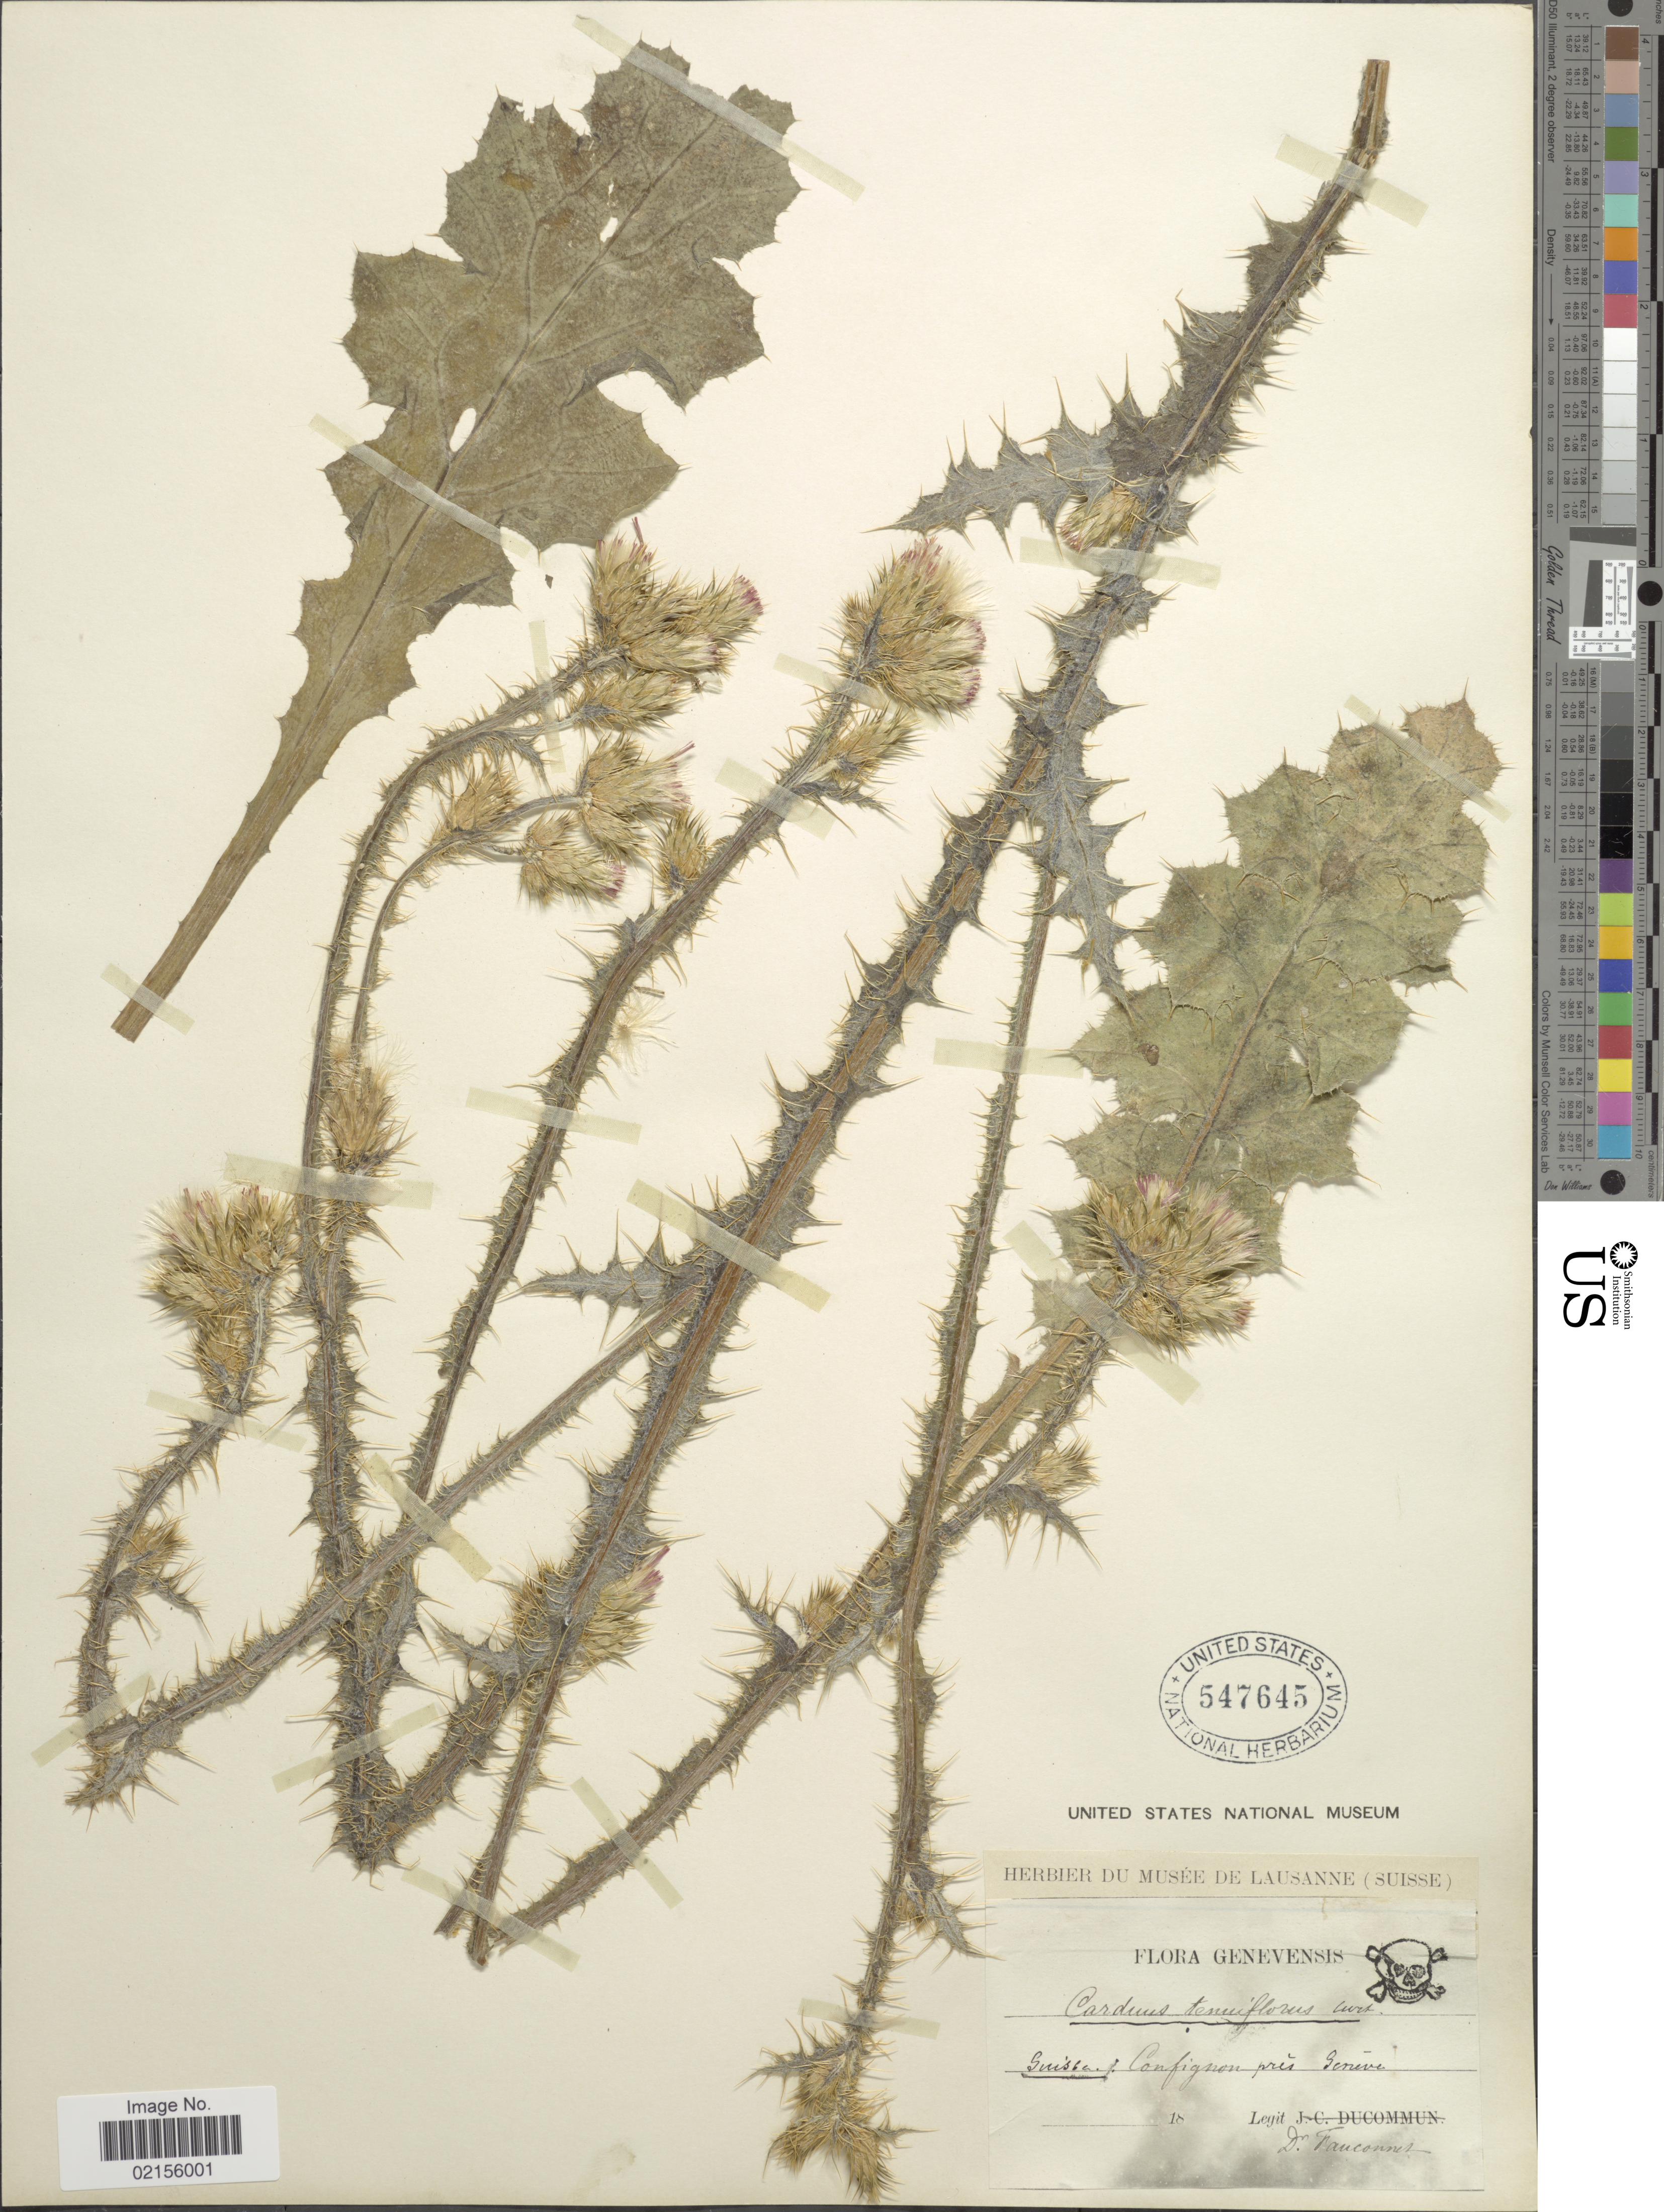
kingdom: Plantae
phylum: Tracheophyta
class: Magnoliopsida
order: Asterales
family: Asteraceae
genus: Carduus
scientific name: Carduus tenuiflorus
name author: Curtis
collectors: Fauconnes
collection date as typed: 18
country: Switzerland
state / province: Genève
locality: Genevensis, Suisse: Confignon pres Geneve.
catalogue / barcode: US 547645